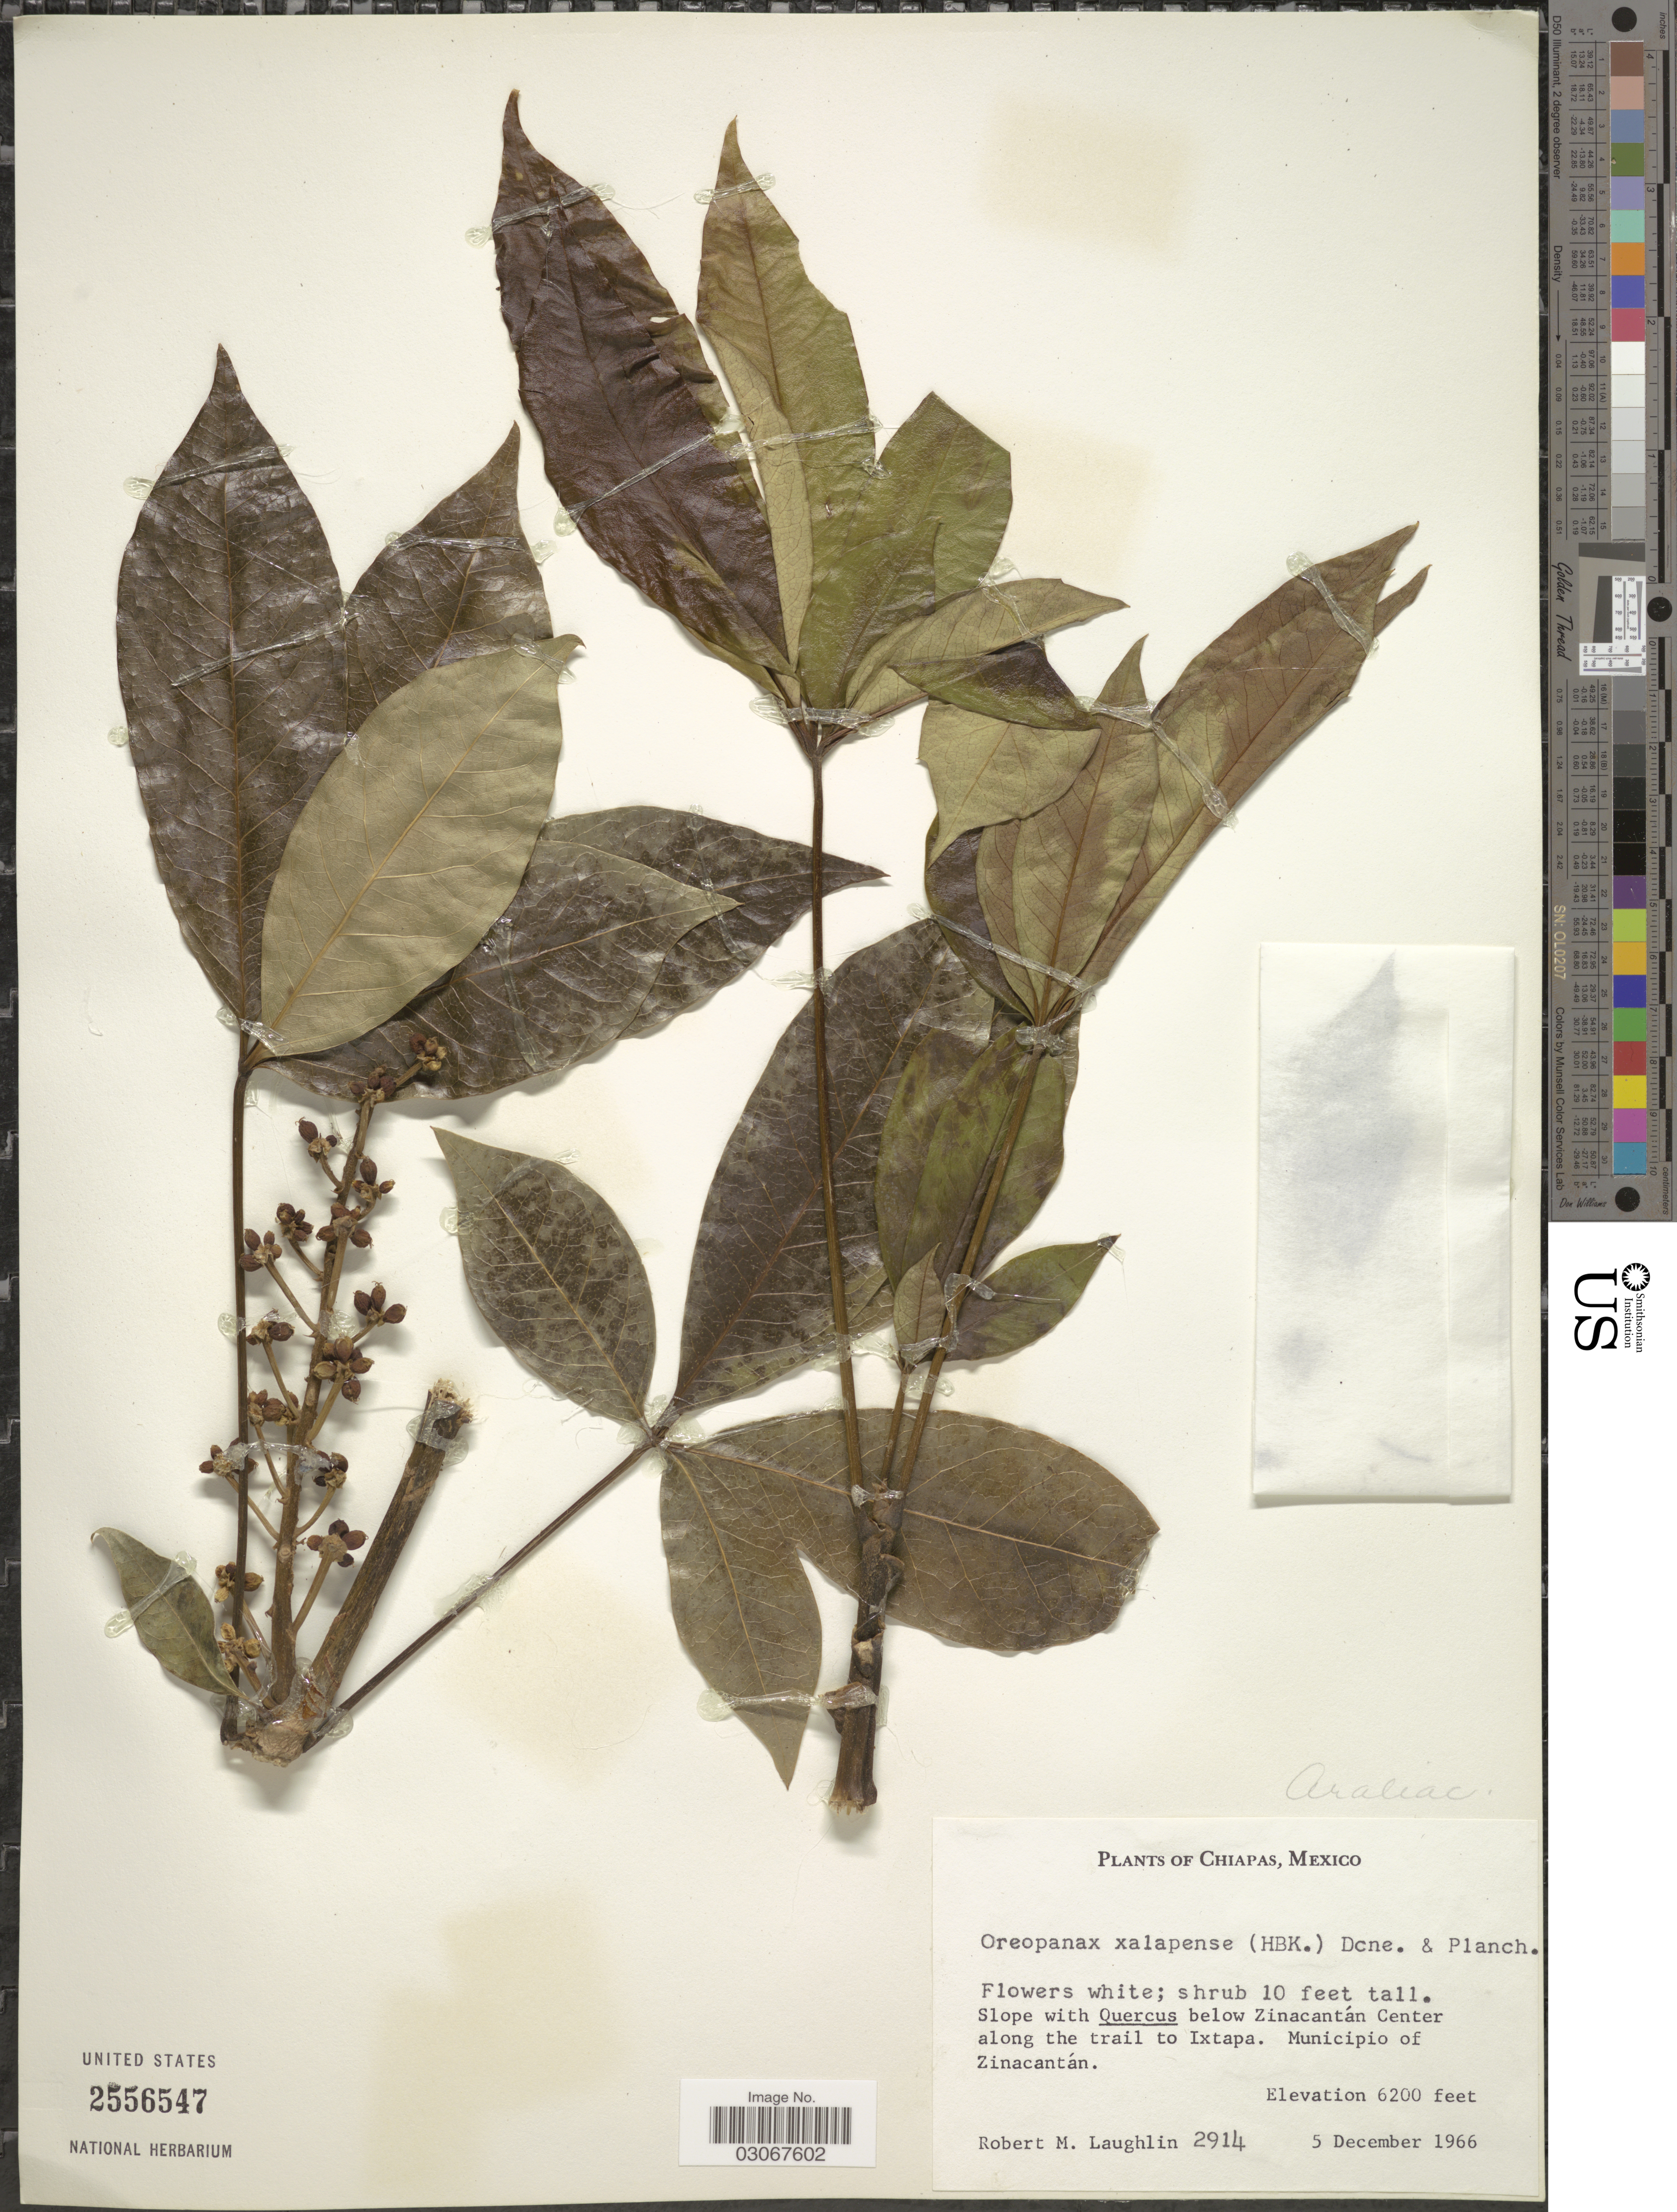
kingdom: Plantae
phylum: Tracheophyta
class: Magnoliopsida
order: Apiales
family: Araliaceae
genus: Oreopanax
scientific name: Oreopanax xalapensis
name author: (Kunth) Decne. & Planch.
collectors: R. M. Laughlin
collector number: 2914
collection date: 1966-12-05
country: Mexico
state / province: Chiapas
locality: Below Zinacantán Center along the trail to Ixtapa. Municipio of Zinacantán.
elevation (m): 1890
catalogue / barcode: US 2556547